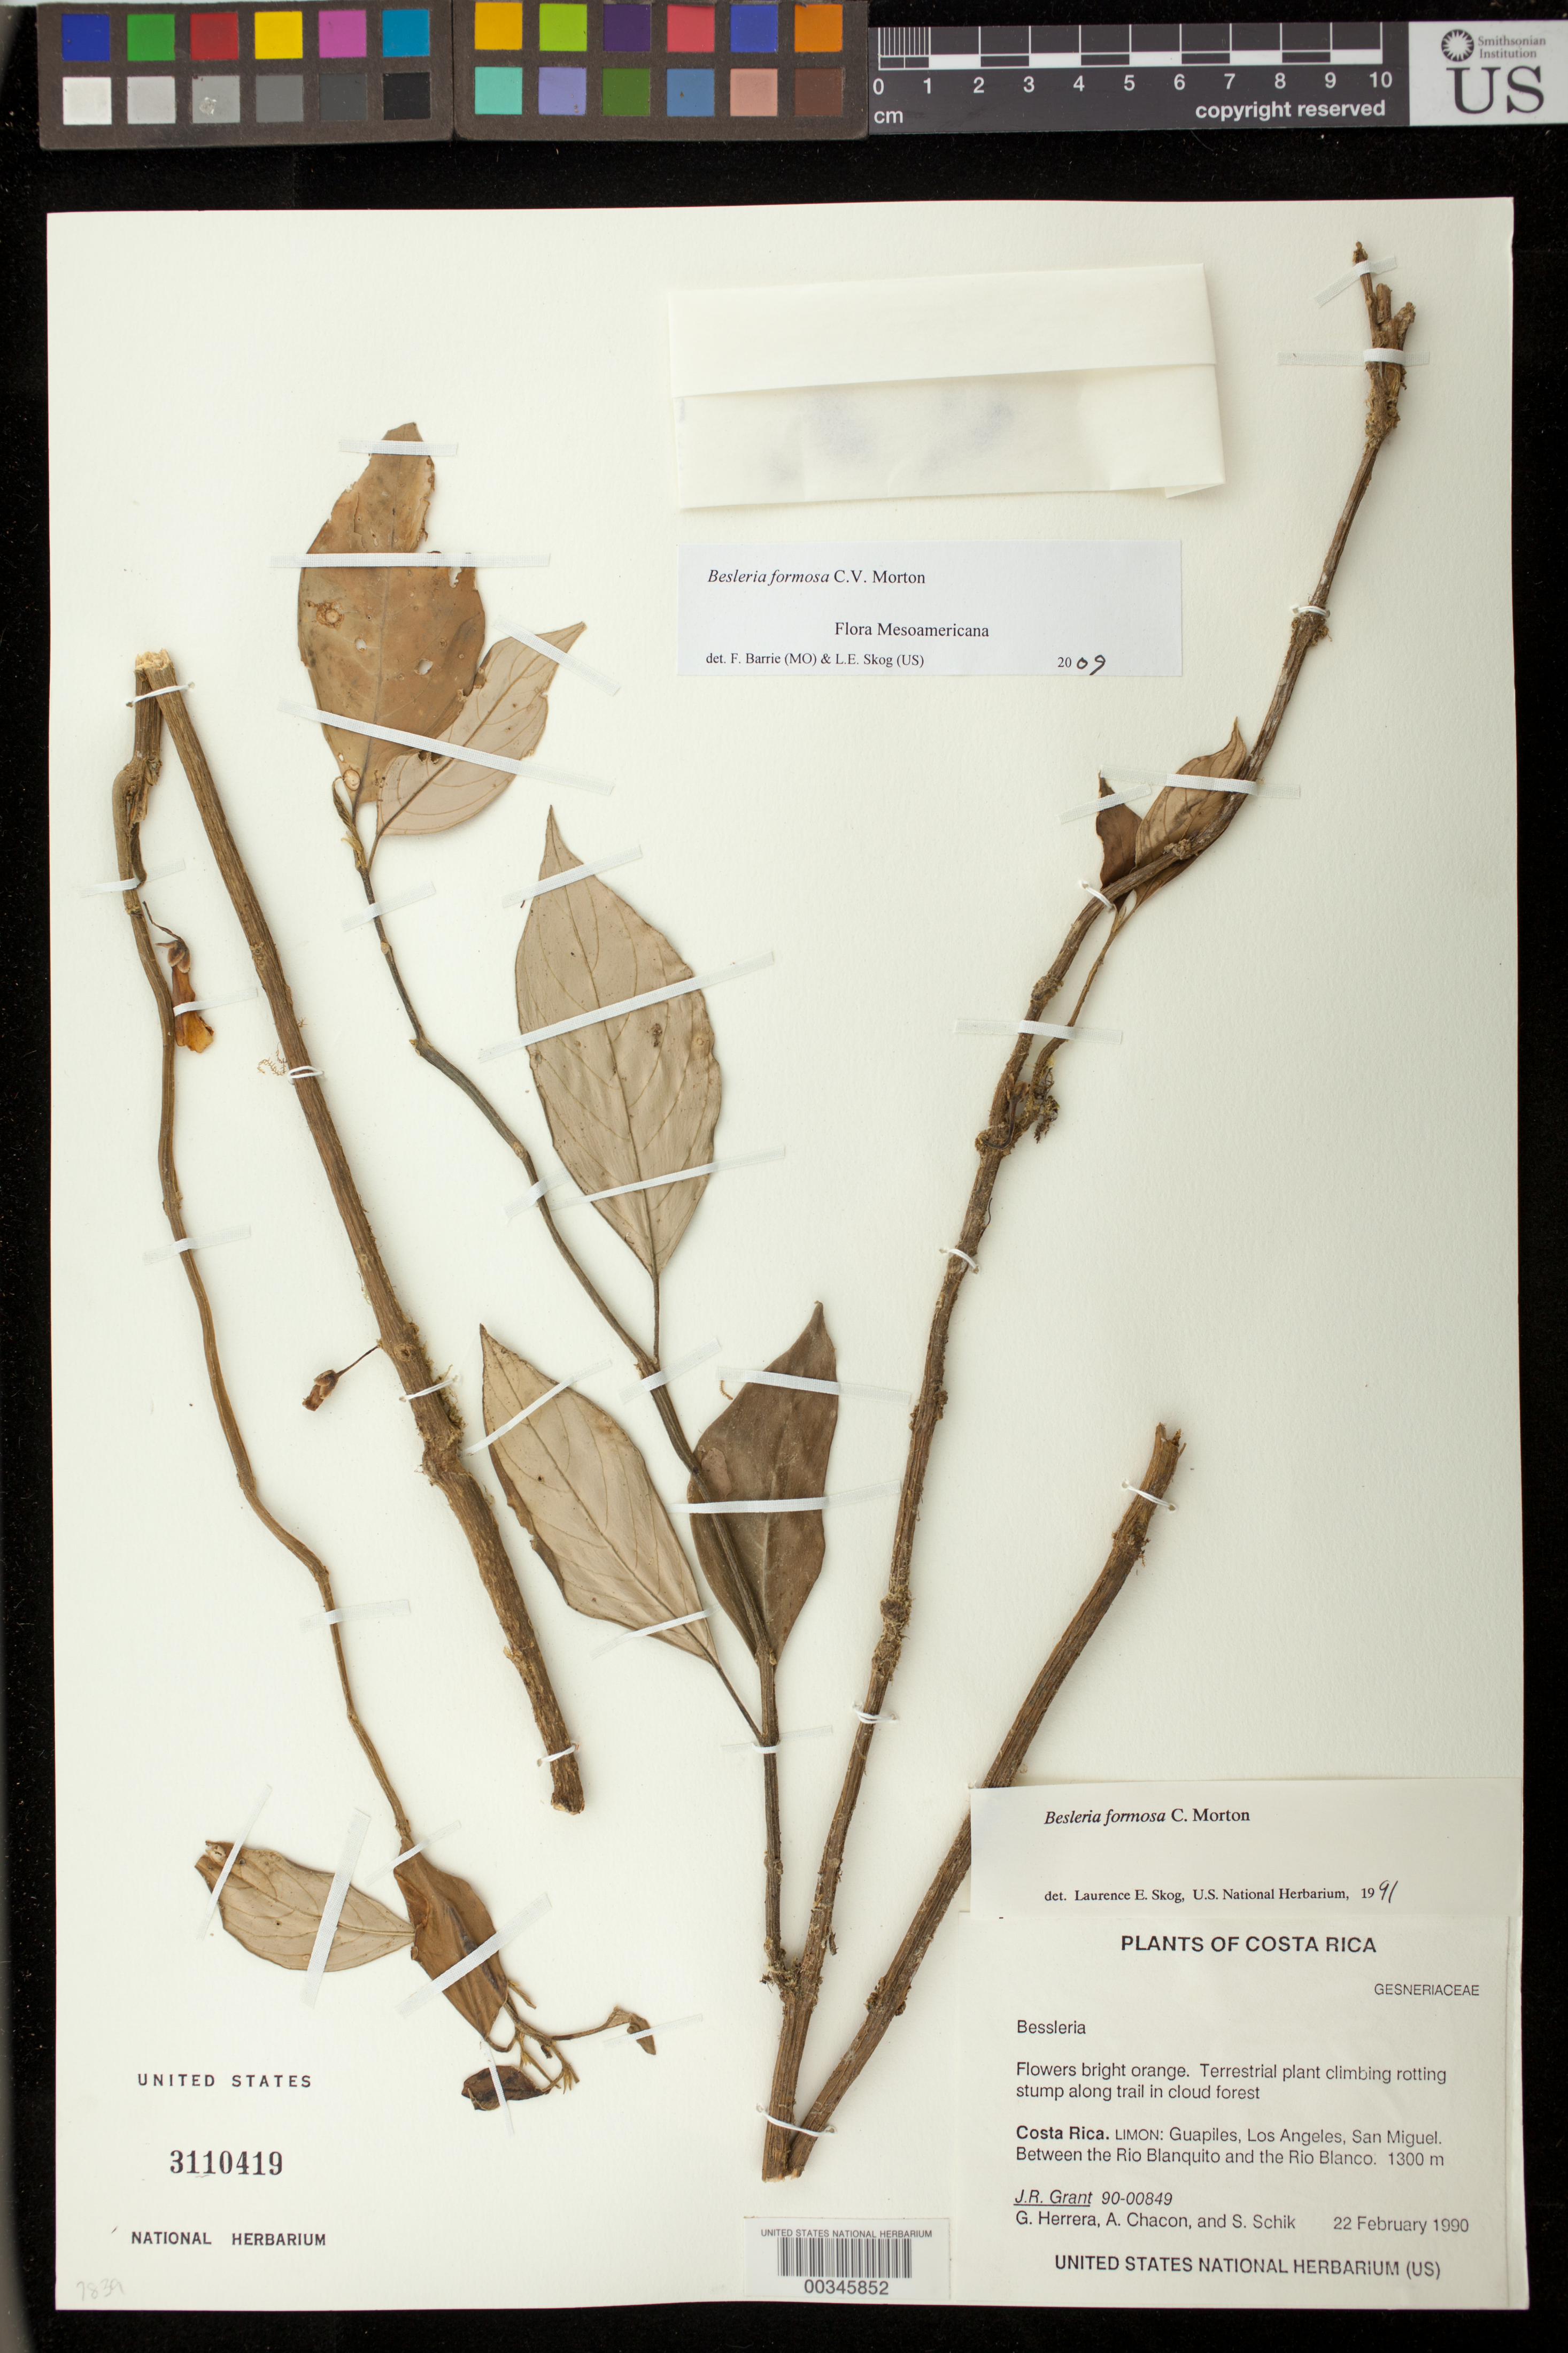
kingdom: Plantae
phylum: Tracheophyta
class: Magnoliopsida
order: Lamiales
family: Gesneriaceae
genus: Besleria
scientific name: Besleria amabilis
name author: C.V. Morton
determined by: Skog, Laurence E.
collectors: J. R. Grant, G. Herrera, A. Chacón & S. Schik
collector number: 9000849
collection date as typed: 22 Feb 1990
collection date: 1990-02-22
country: Costa Rica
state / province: Limón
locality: Guapiles, Los Angeles, San Miguel, between Rio Blanquito and Rio Blanco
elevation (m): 1300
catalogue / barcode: US 3110419